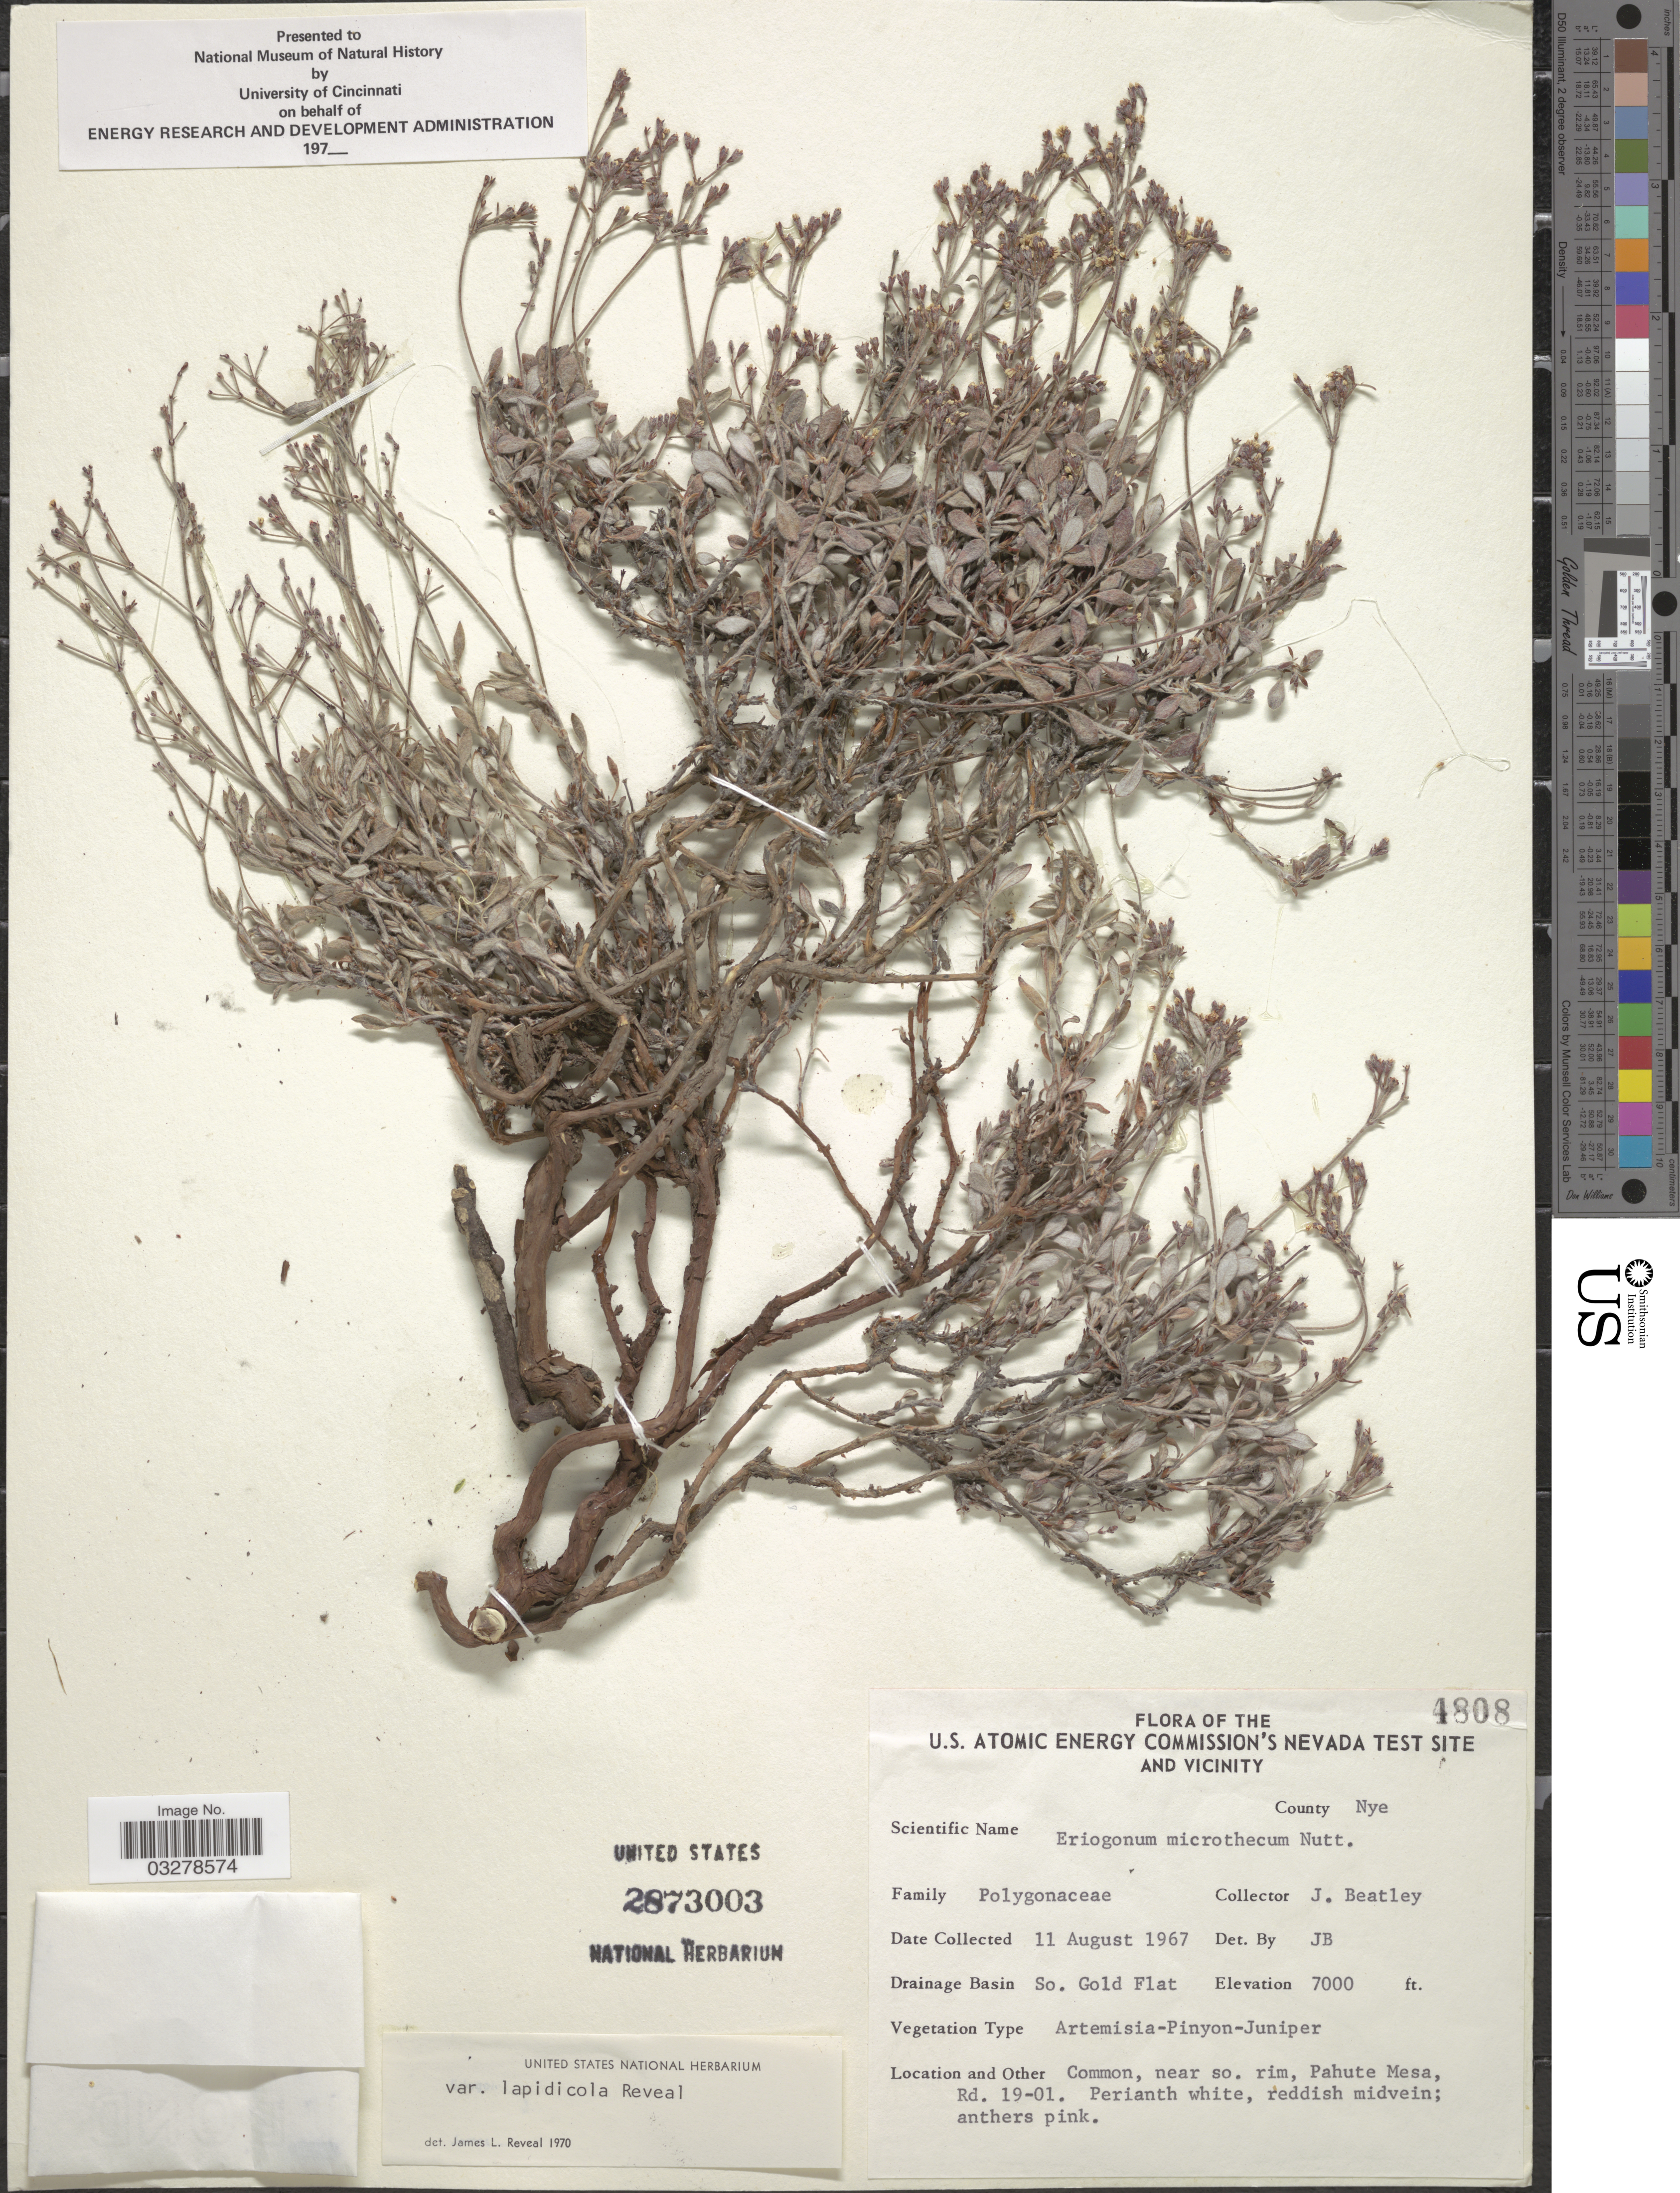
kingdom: Plantae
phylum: Tracheophyta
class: Magnoliopsida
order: Caryophyllales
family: Polygonaceae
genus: Eriogonum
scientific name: Eriogonum microtheca var. lapidicola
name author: Reveal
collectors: J. C. Beatley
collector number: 4808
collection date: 1967-08-11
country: United States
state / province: Nevada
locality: U.S. Atomic Energy Commission's Nevada Test Site and Vicinity. County Nye. Drainage Basin So. Gold Flat. Common, near so. rim, Pahute Mesa, Rd. 19-01.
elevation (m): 2134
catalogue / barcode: US 2873003